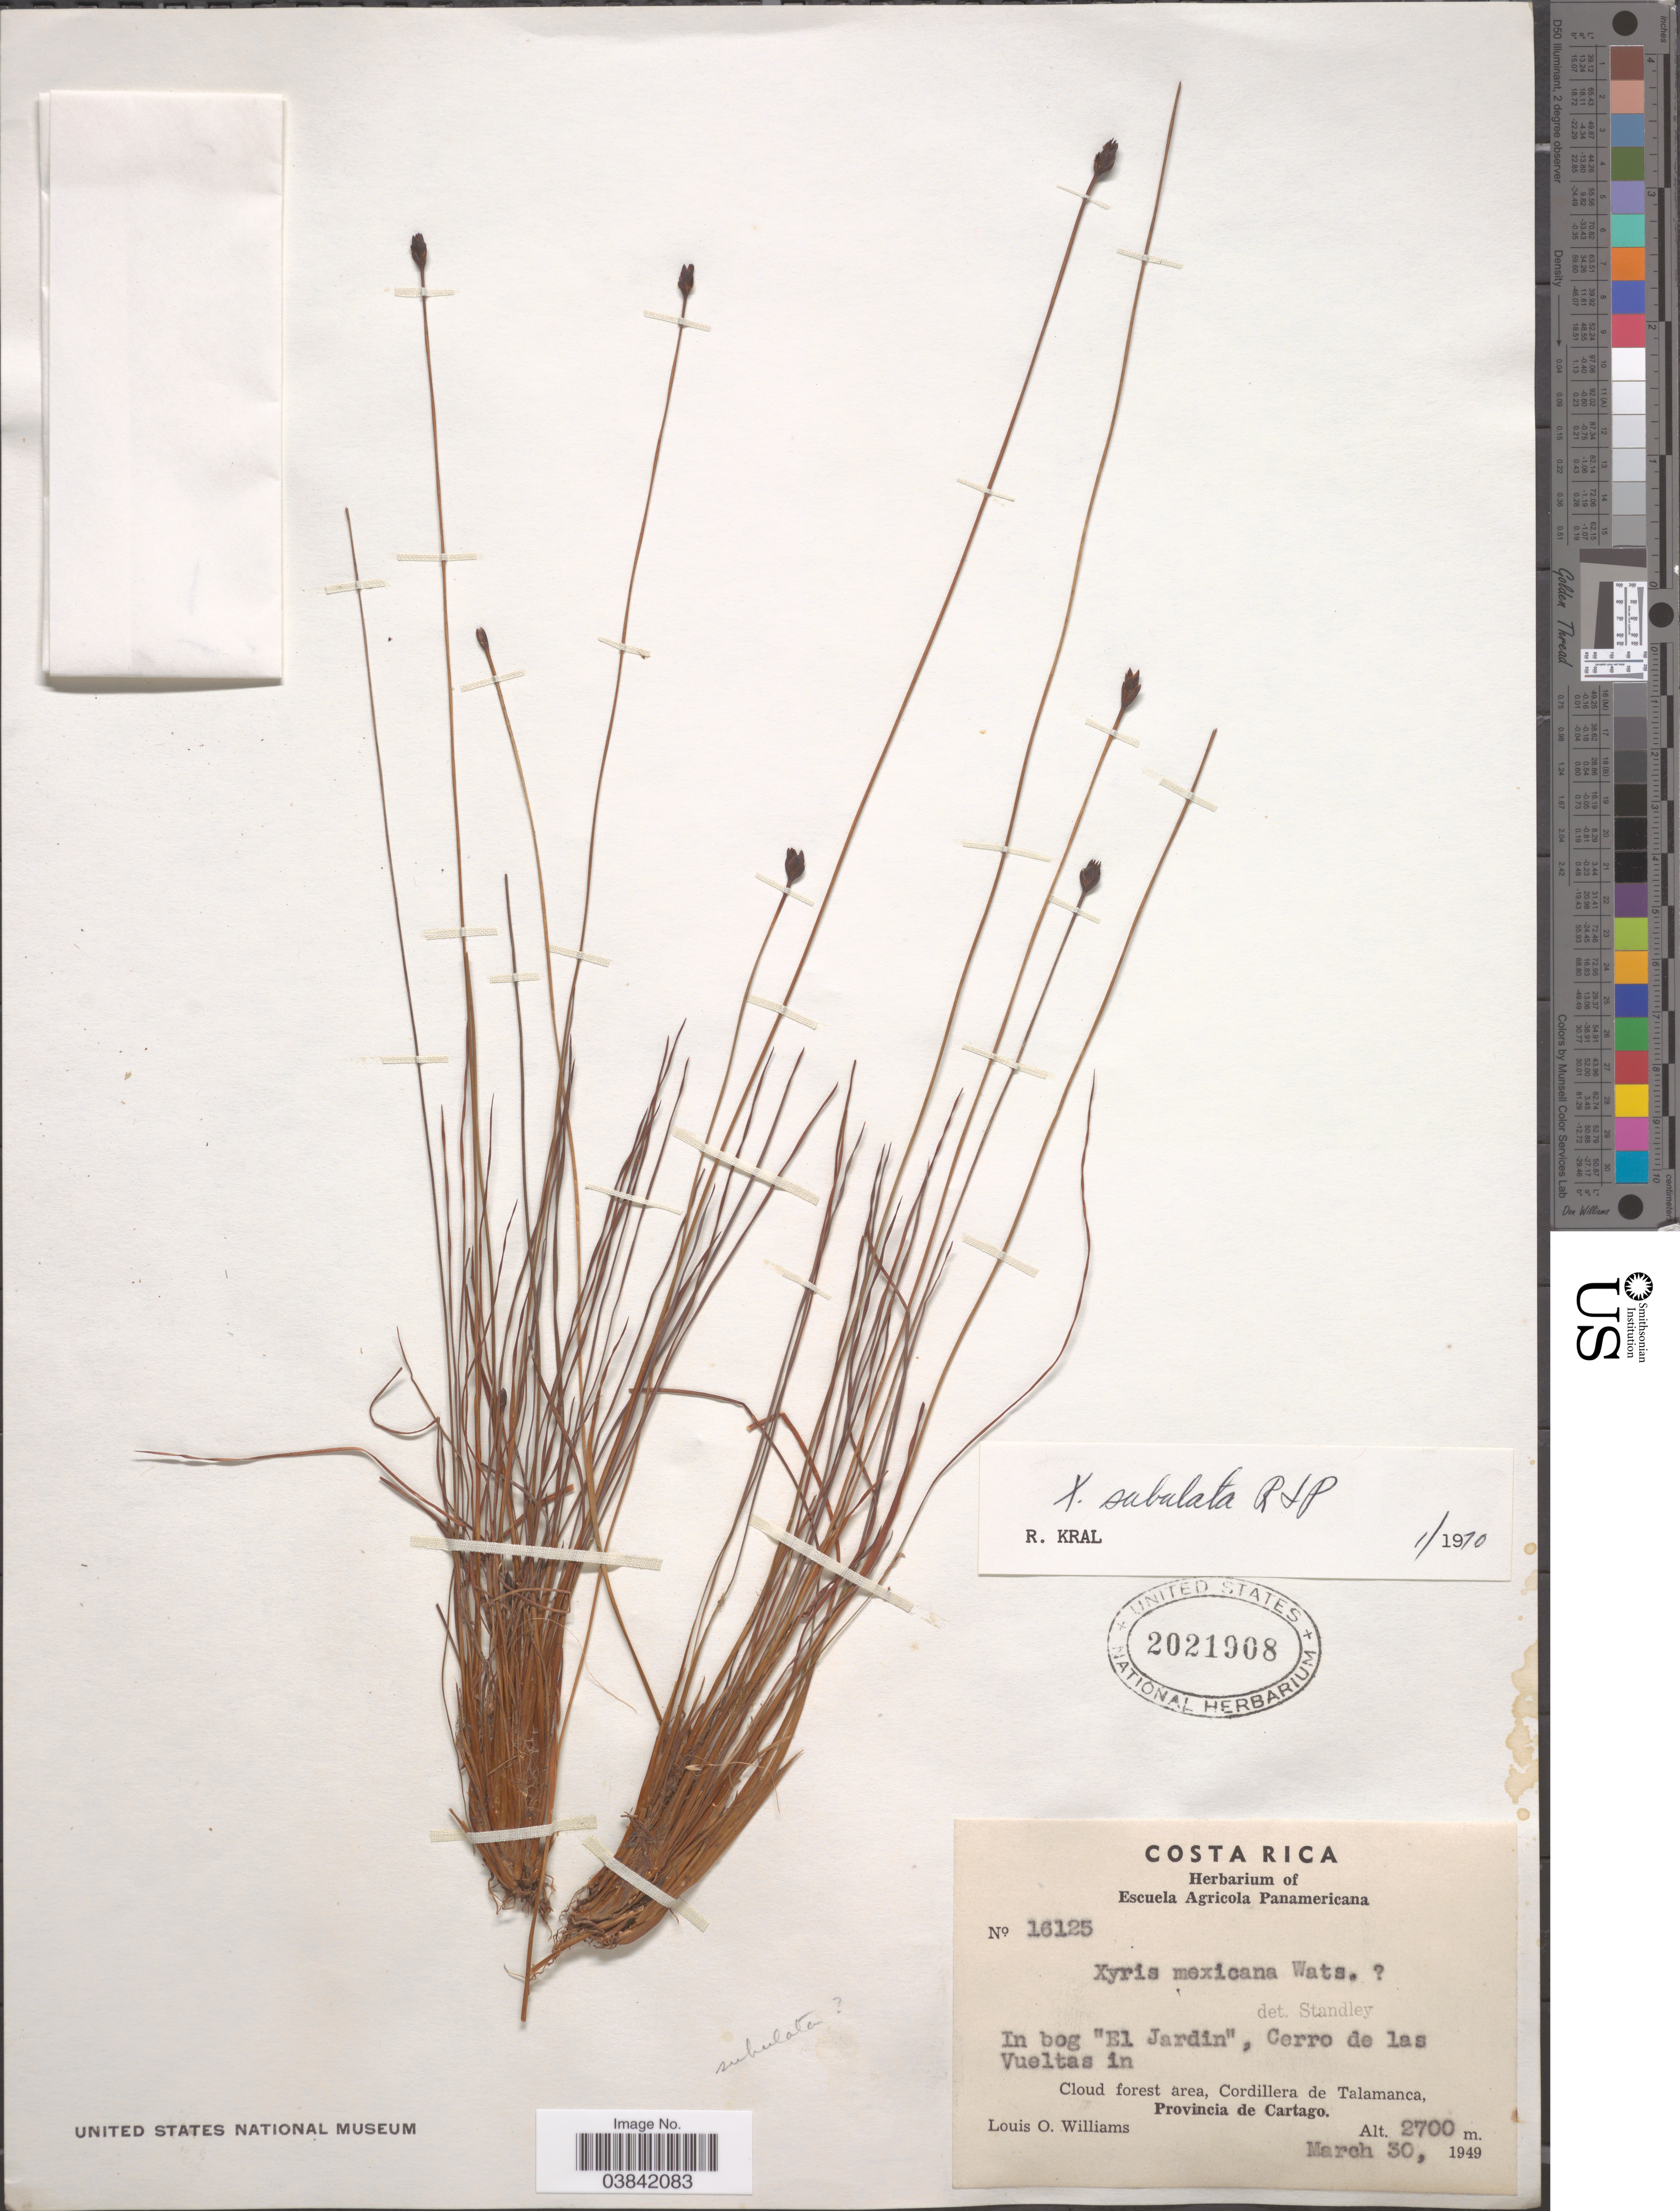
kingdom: Plantae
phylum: Tracheophyta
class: Liliopsida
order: Poales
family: Xyridaceae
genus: Xyris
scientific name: Xyris subulata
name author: Ruiz & Pav.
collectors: L. O. Williams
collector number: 16125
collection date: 1949-03-30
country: Costa Rica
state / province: Cartago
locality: In bog 'El Jardin', Cerro de las Vueltas in Cloud forest area, Cordillera de Talamanca.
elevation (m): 2700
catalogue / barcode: US 2021908